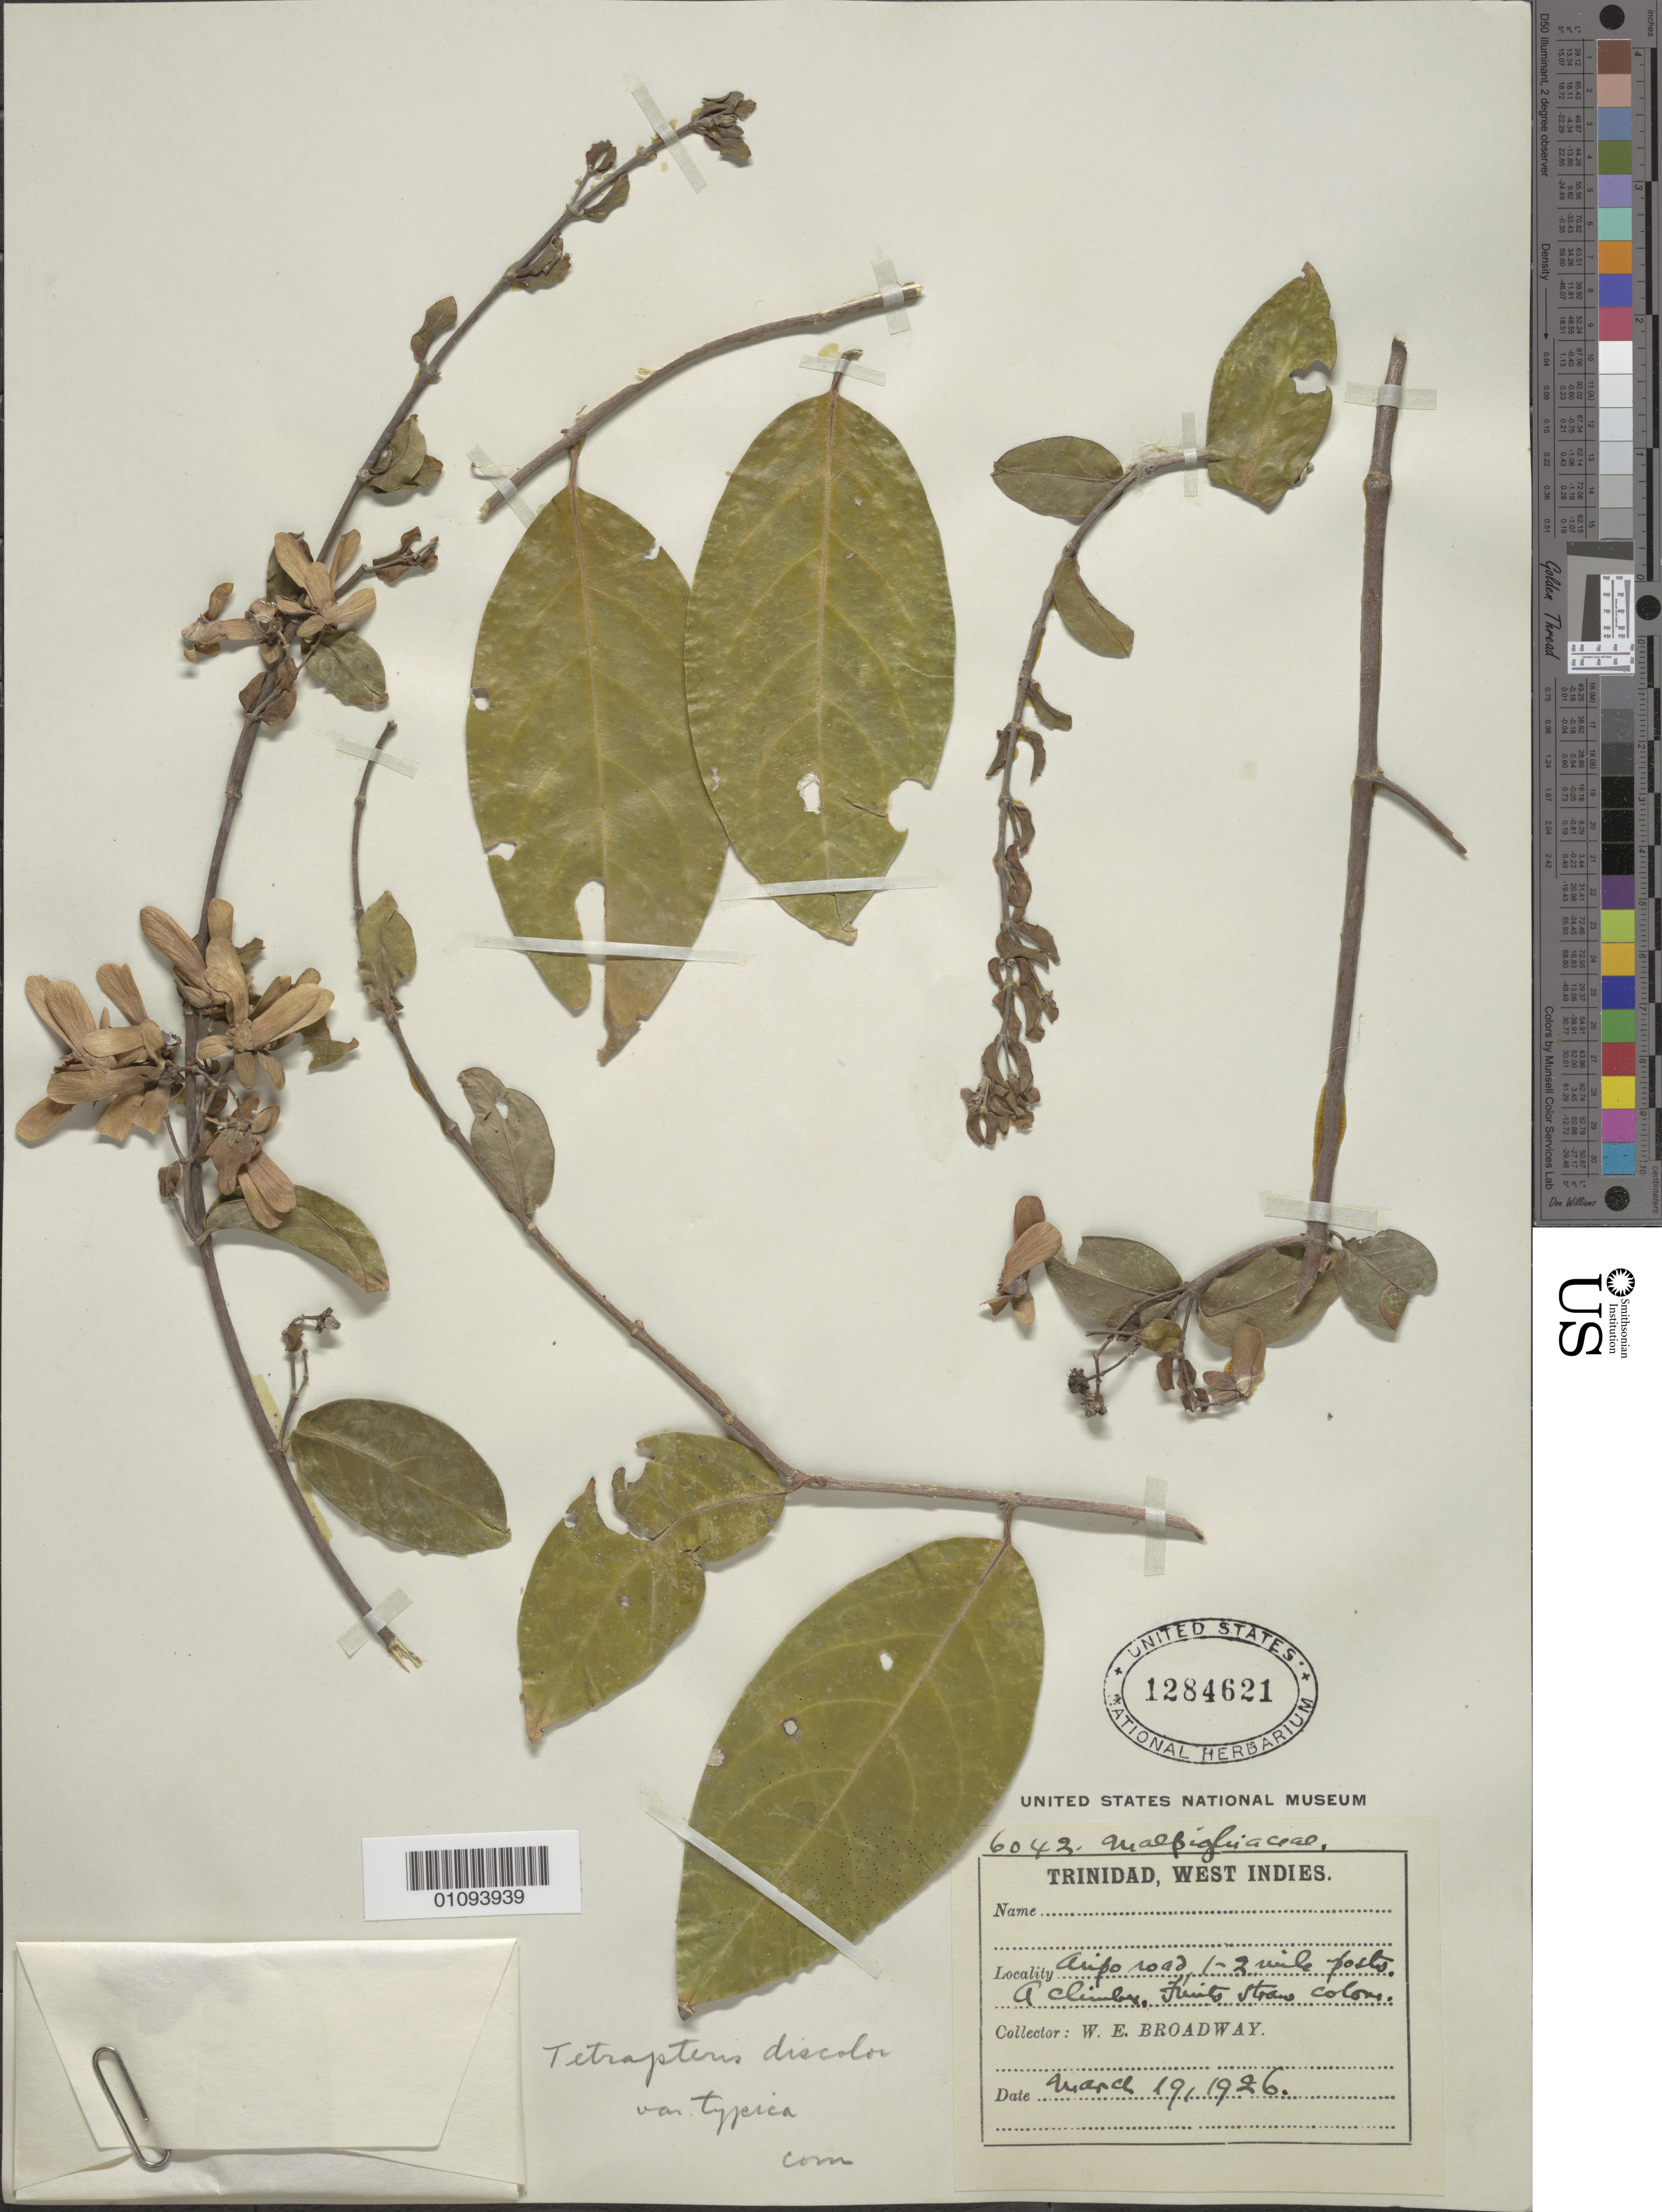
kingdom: Plantae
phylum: Tracheophyta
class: Magnoliopsida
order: Malpighiales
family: Malpighiaceae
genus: Tetrapterys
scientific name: Tetrapterys discolor var. typica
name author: Nied.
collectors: W. E. Broadway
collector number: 6043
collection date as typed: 19 Mar 1926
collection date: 1926-03-19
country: Trinidad and Tobago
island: Trinidad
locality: Aripo Road, one to two mile posts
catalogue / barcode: US 1284621